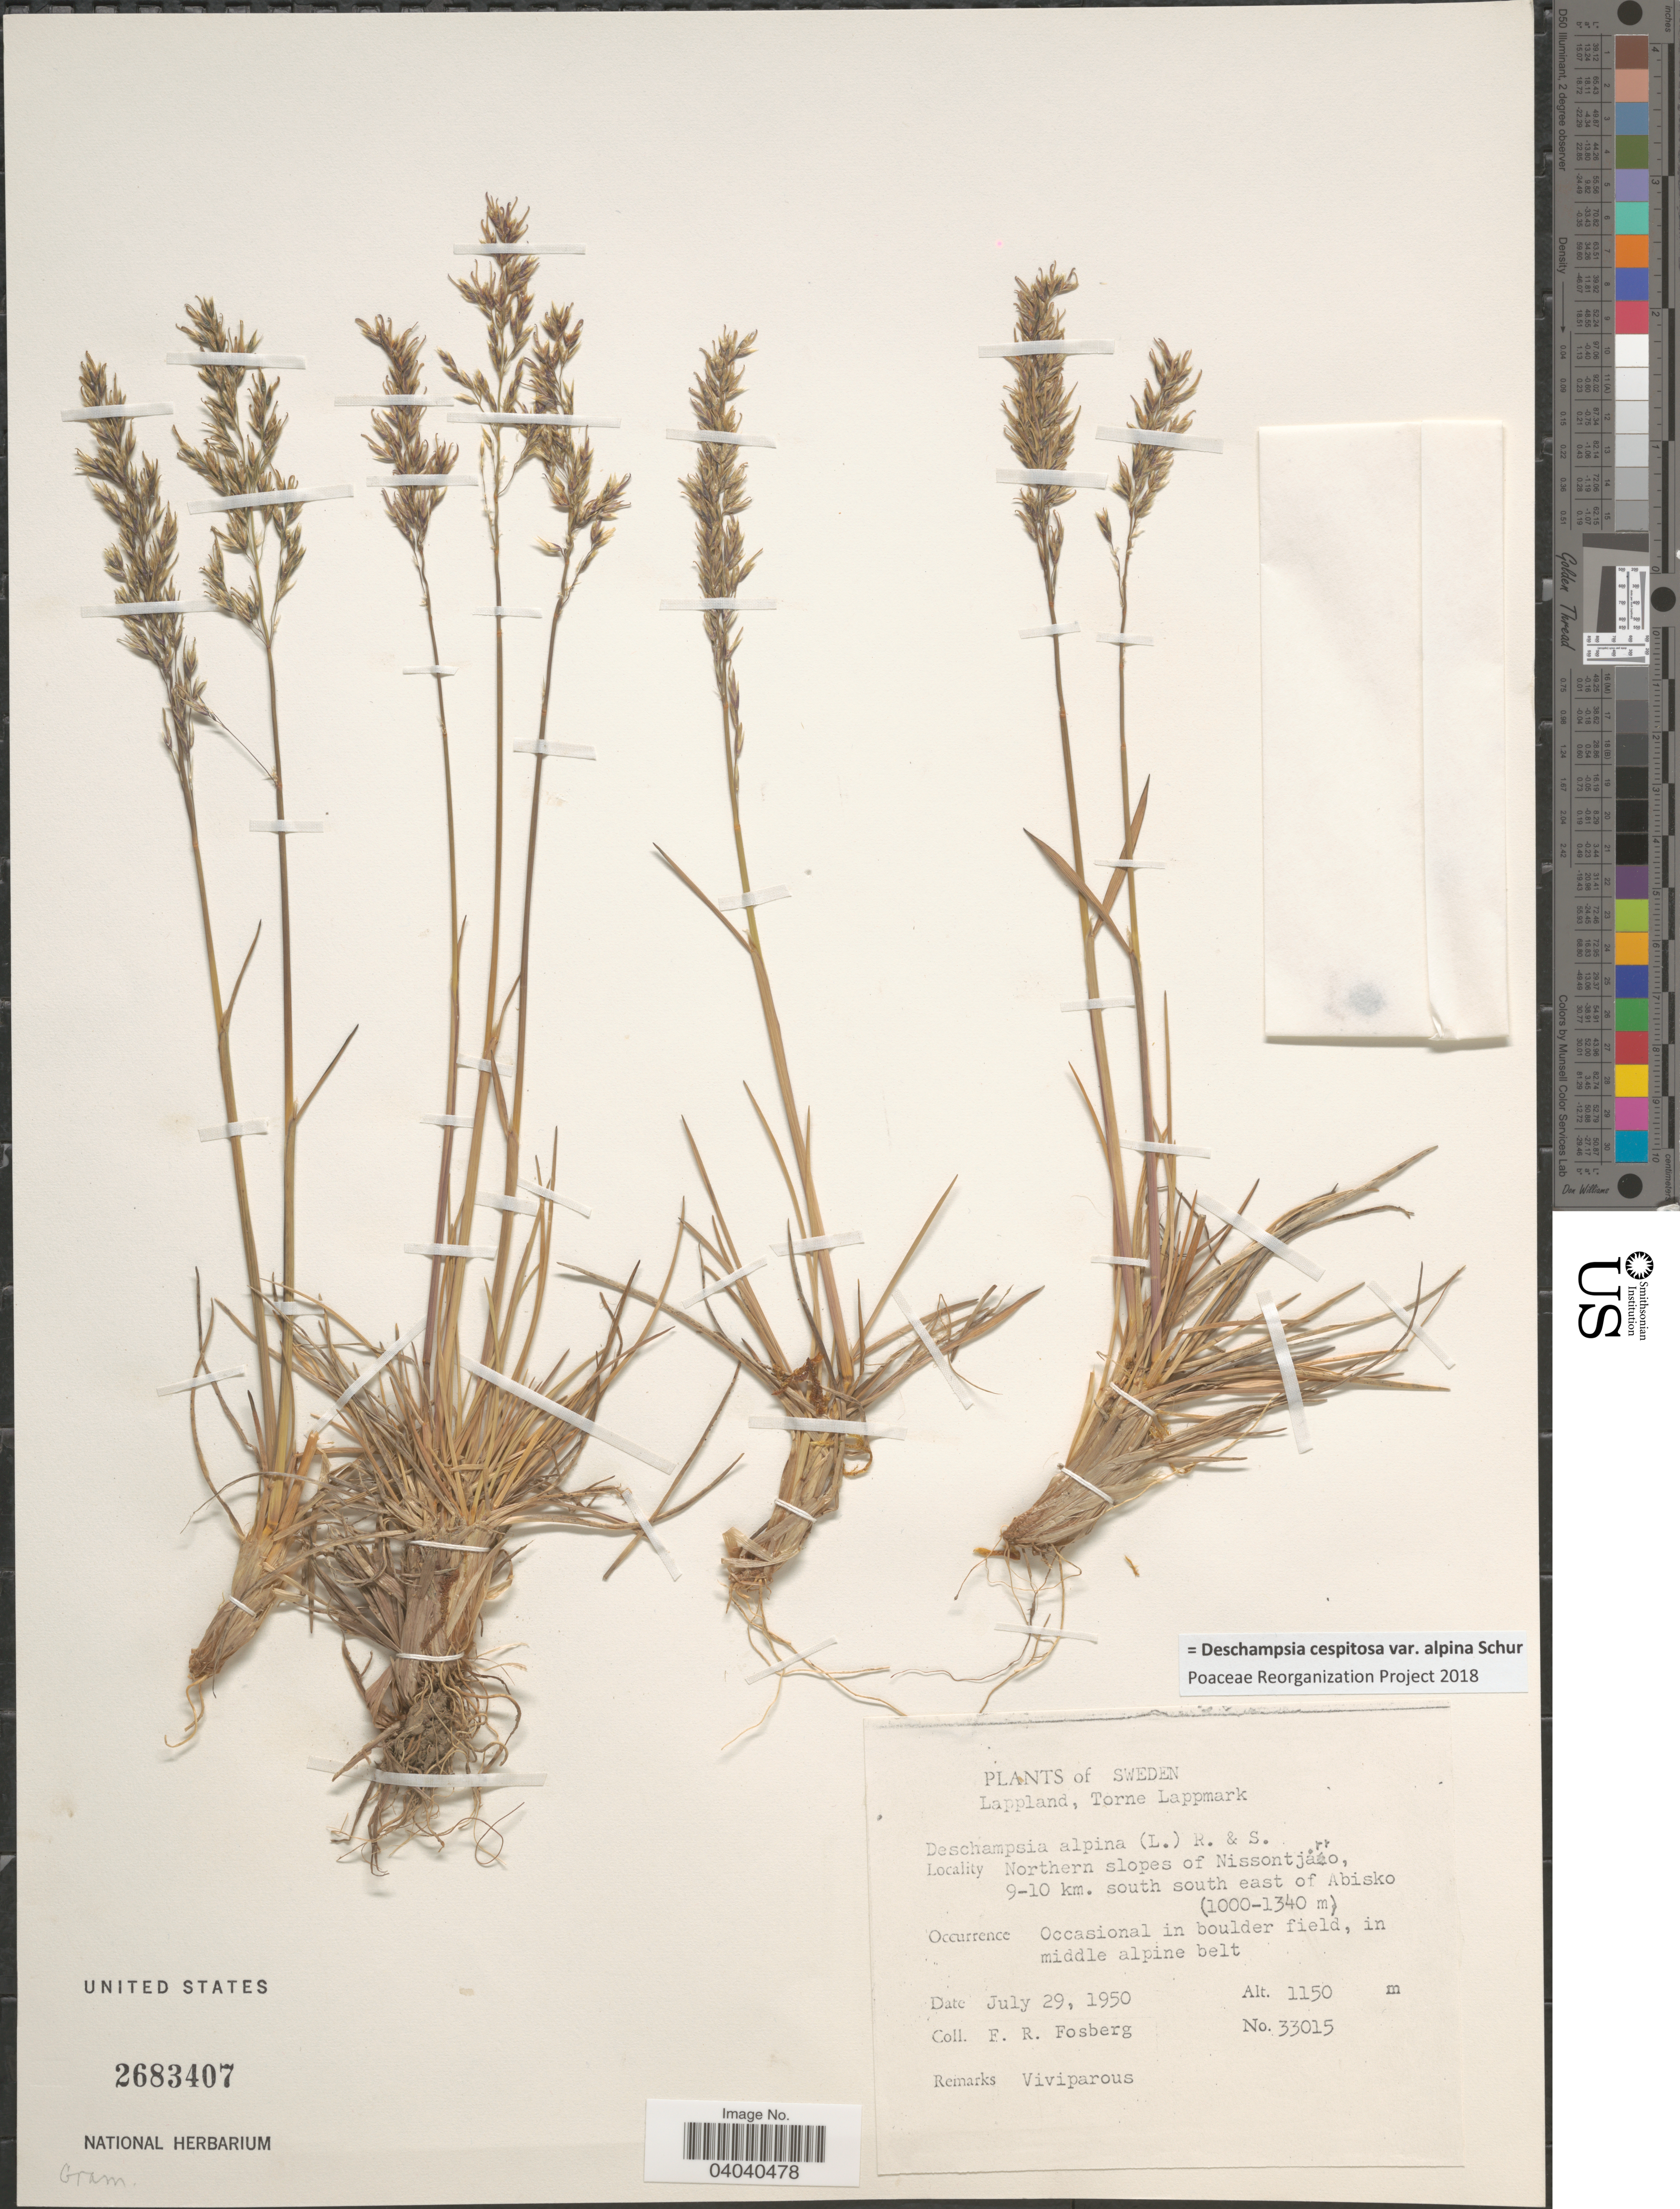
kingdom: Plantae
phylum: Tracheophyta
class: Liliopsida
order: Poales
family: Poaceae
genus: Deschampsia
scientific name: Deschampsia cespitosa var. alpina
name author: Vasey ex W.J. Beal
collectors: F. R. Fosberg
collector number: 33015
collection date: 1950-07-29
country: Sweden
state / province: Norrbotten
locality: Lappland, Torne Lappmark. Northern slopes of Nissontjarro, 9-10 km. south south east of Abisko.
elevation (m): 1150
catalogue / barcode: US 2683407